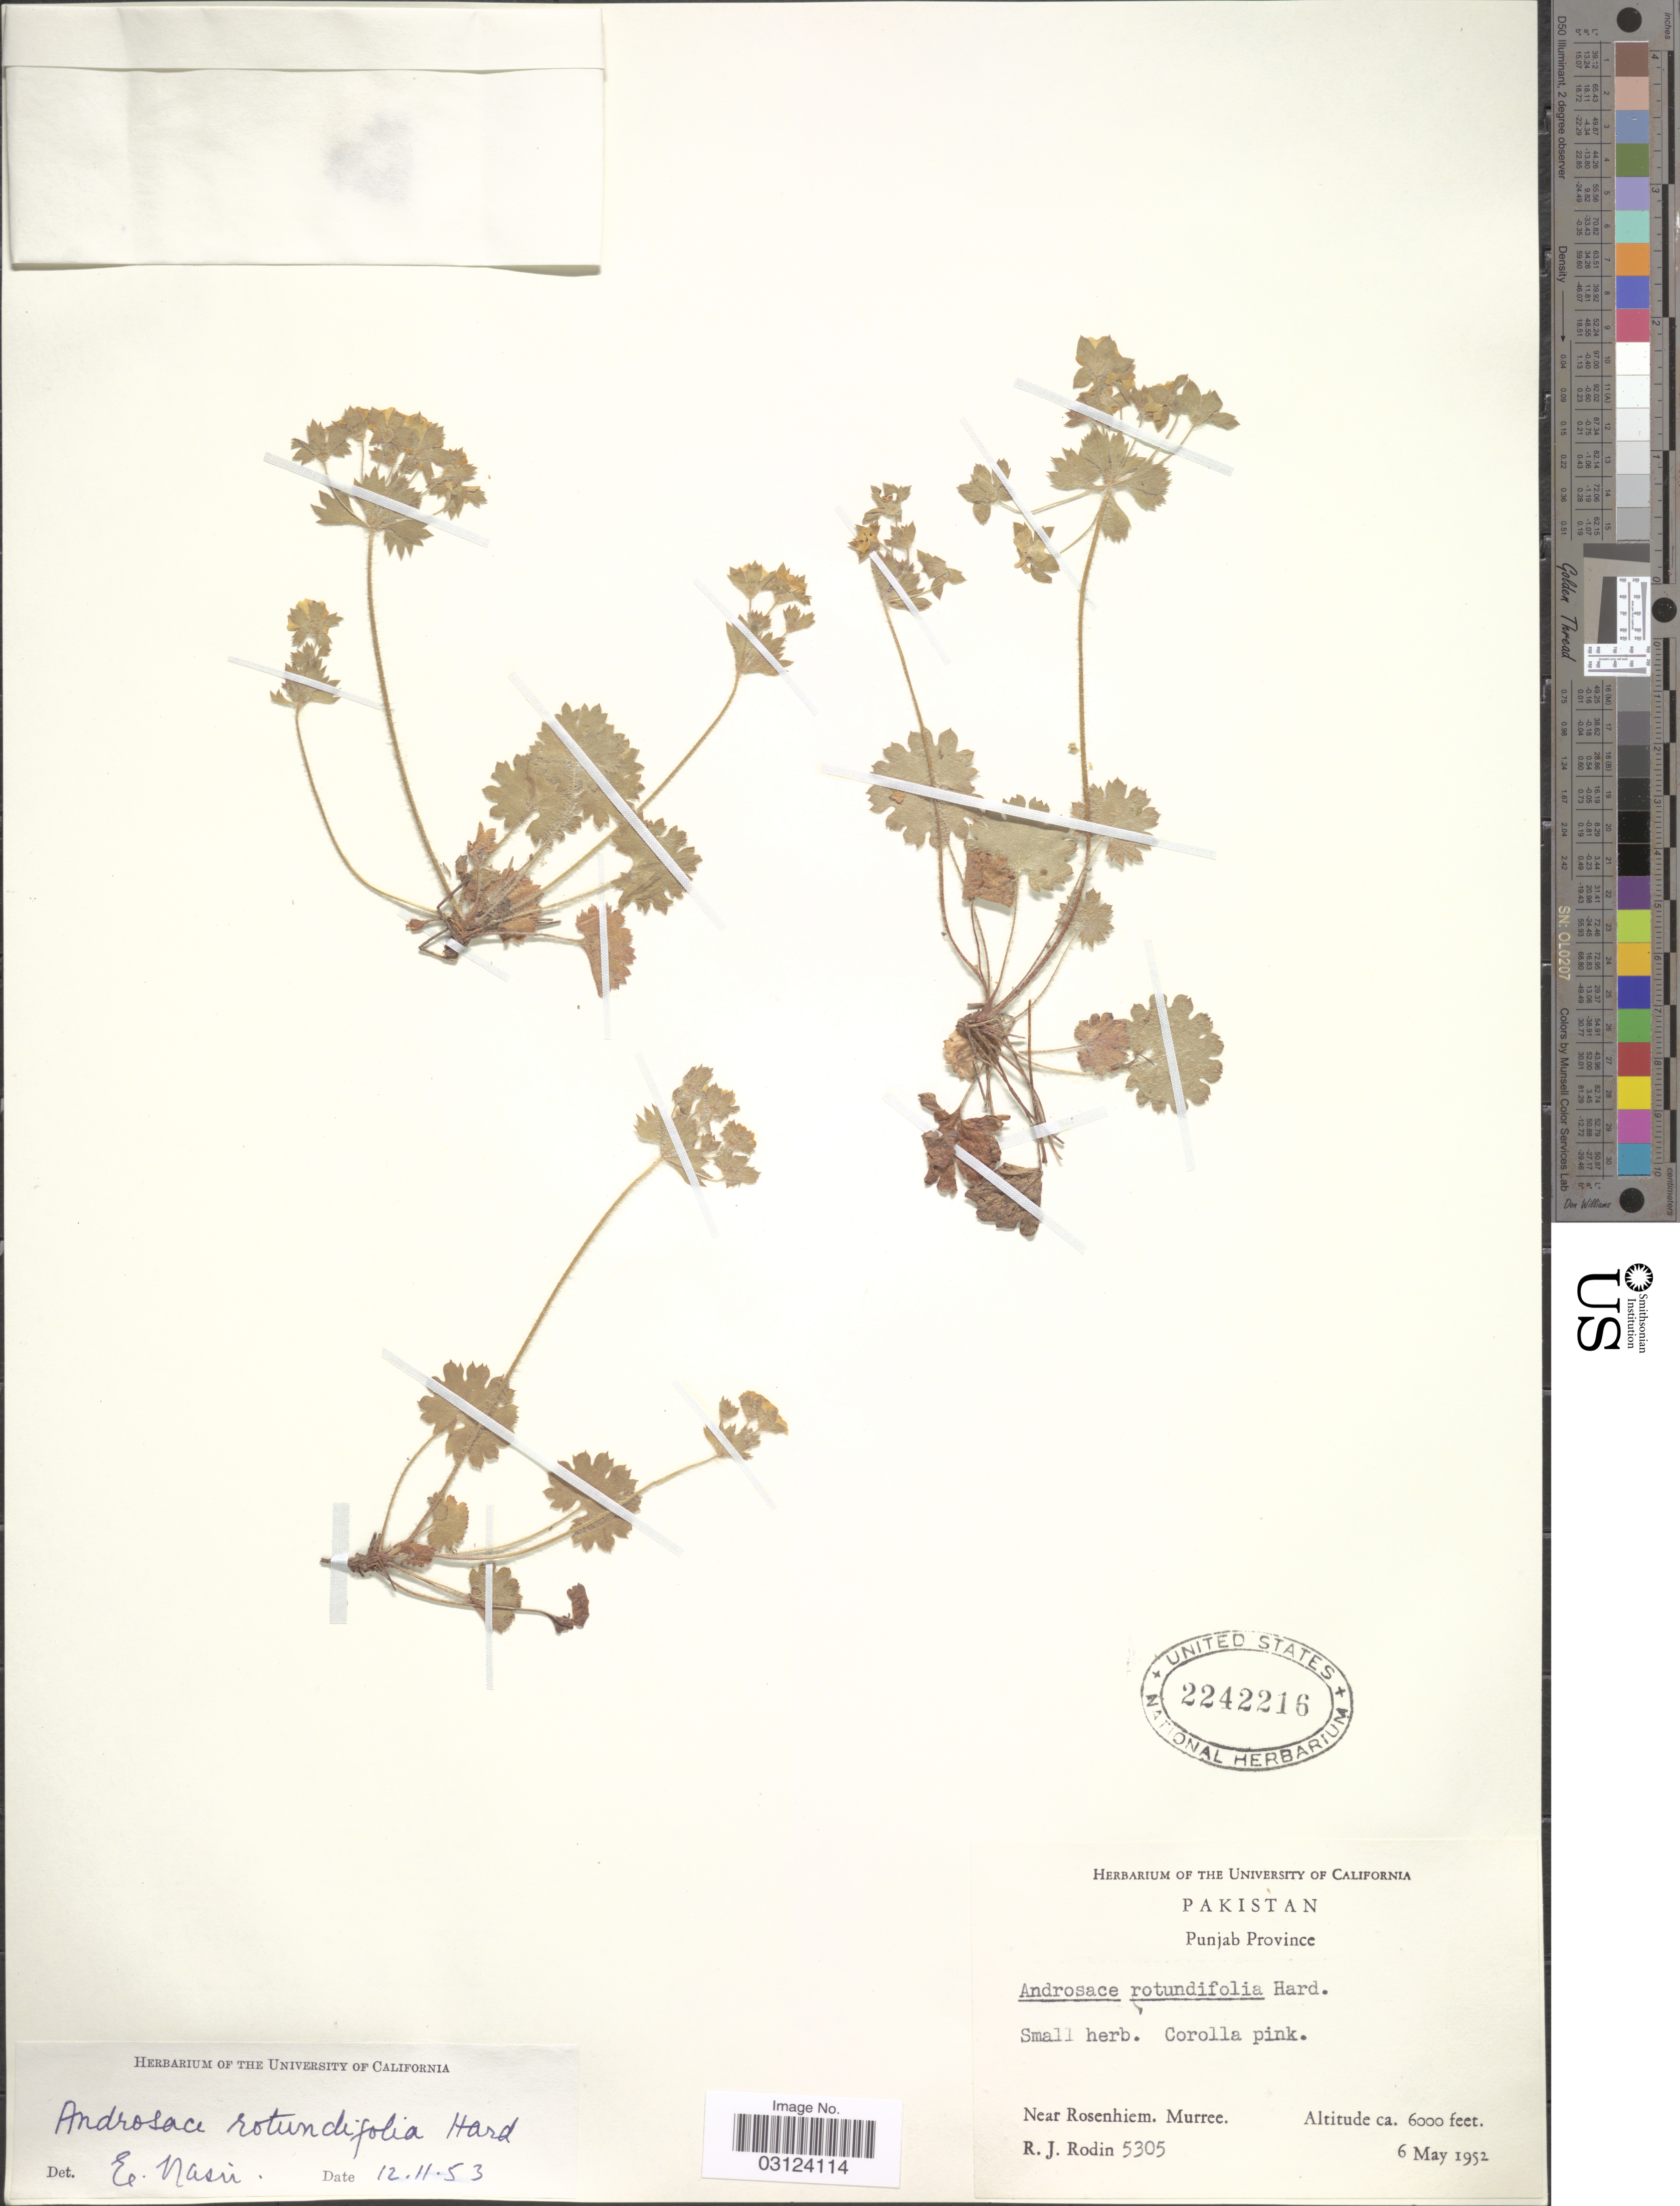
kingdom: Plantae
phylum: Tracheophyta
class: Magnoliopsida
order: Ericales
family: Primulaceae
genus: Androsace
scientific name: Androsace rotundifolia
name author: Hardw.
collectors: R. J. Rodin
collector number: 5305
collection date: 1952-05-06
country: Pakistan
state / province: Punjab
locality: Punjab Province, Near Rosenhiem, Murree.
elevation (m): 1829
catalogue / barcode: US 2242216